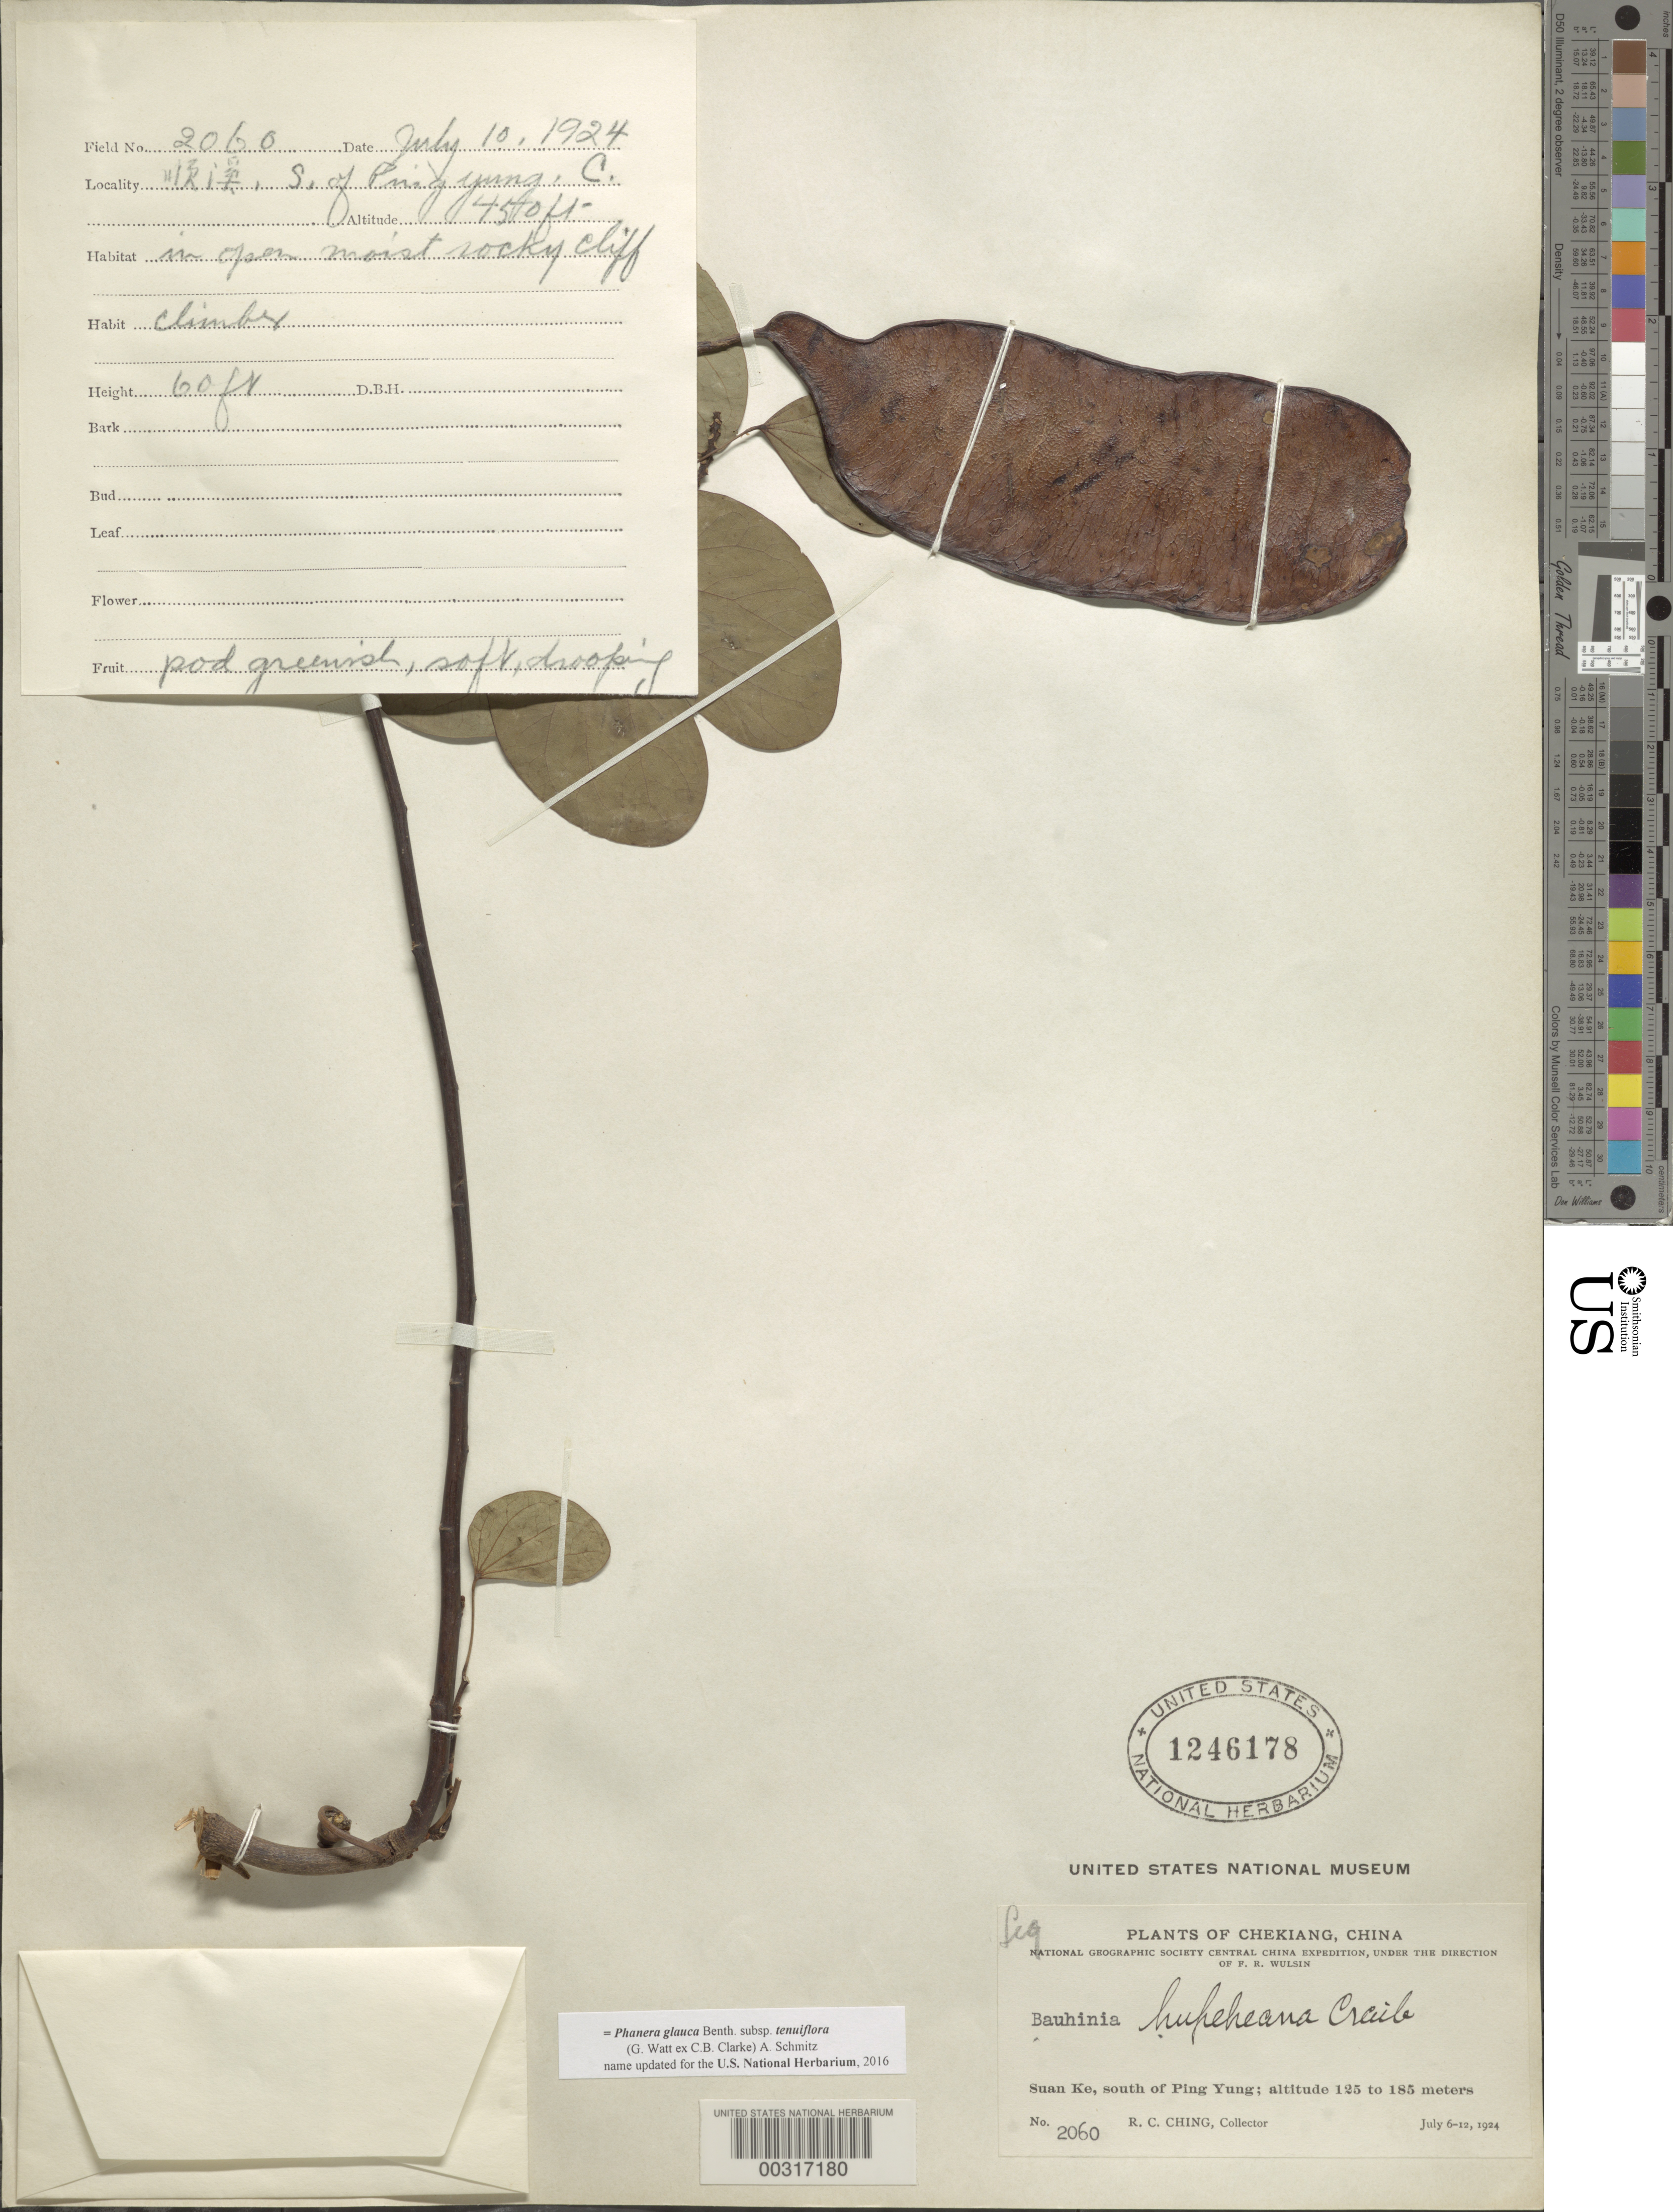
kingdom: Plantae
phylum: Tracheophyta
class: Magnoliopsida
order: Fabales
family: Fabaceae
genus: Phanera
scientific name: Phanera glauca subsp. tenuiflora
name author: (Watt ex C.B. Clarke) A.Schmitz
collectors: R. C. Ching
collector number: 2060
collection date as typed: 06 Jul 1924 to 12 Jul 1924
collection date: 1924-07-06/1924-07-12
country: China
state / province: Zhejiang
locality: Suan ke s of ping yung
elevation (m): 125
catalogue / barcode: US 1246178